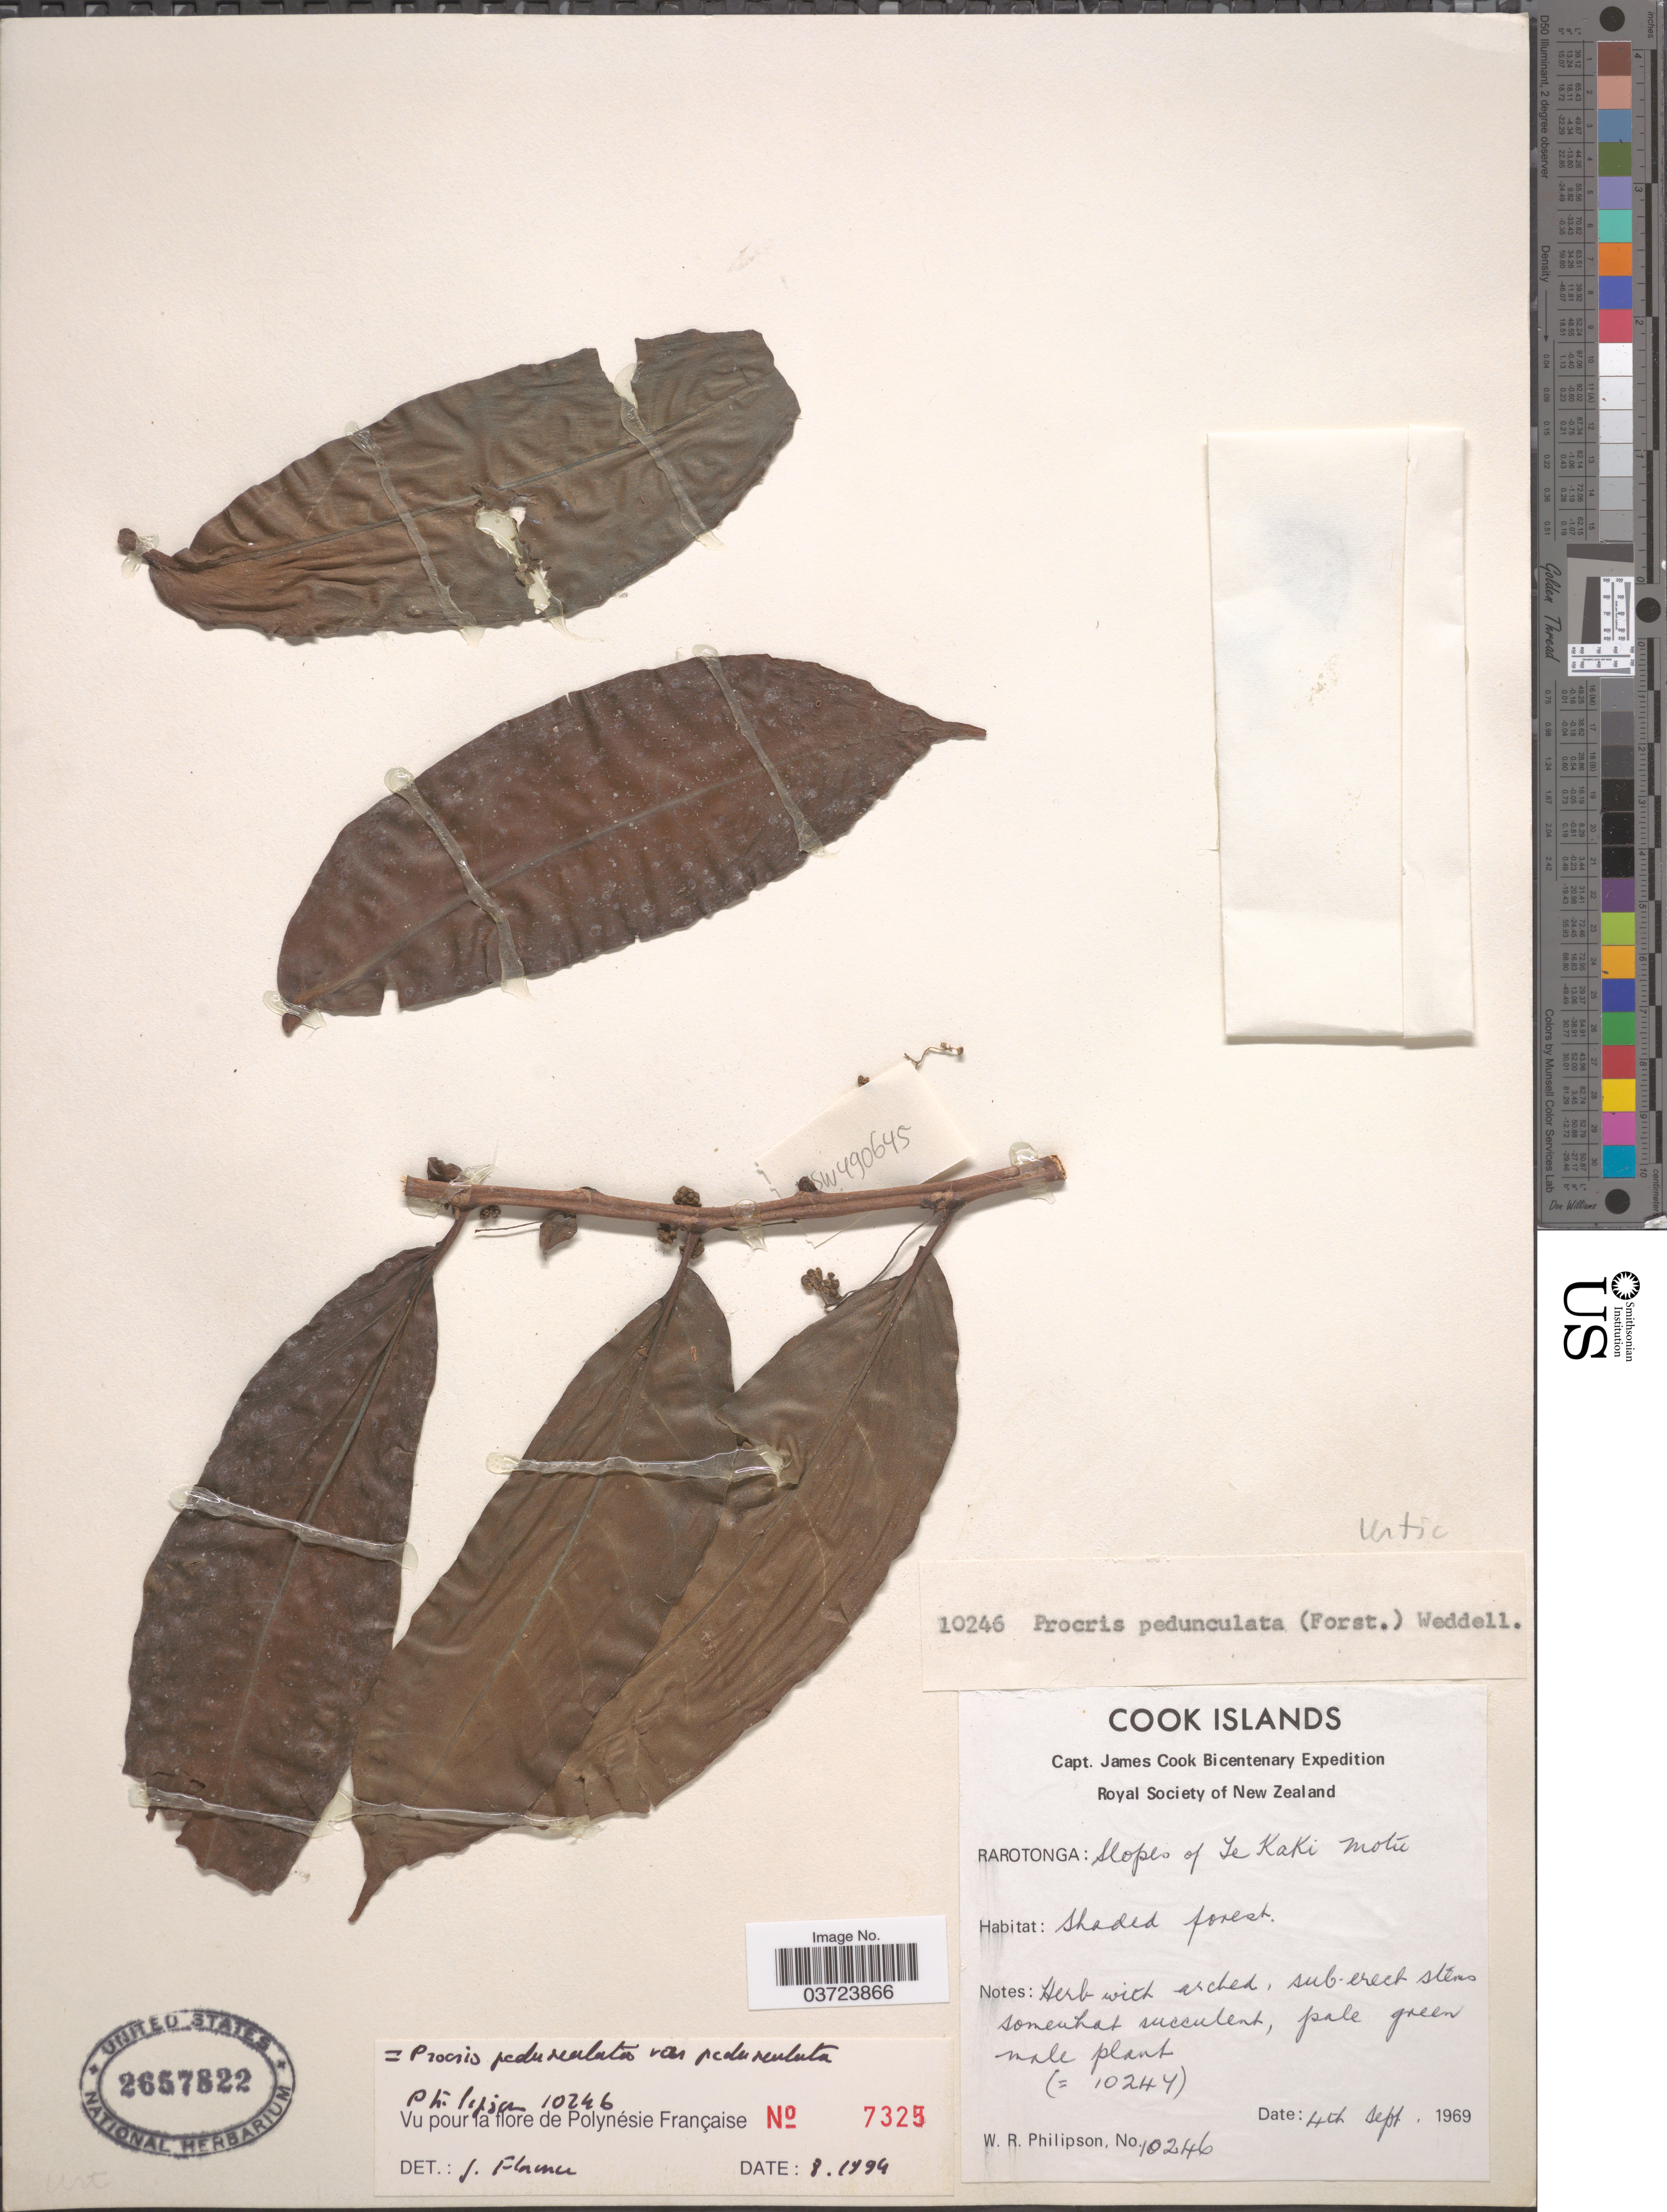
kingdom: Plantae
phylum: Tracheophyta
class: Magnoliopsida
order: Rosales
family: Urticaceae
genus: Procris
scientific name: Procris pedunculata var. pedunculata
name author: (J.R. Forst. & G. Forst.) Wedd.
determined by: Florence, J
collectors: W. R. Philipson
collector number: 10246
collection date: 1969-09-04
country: Cook Islands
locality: Rarotonga: slopes of Te Kaki Motu.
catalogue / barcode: US 2657822